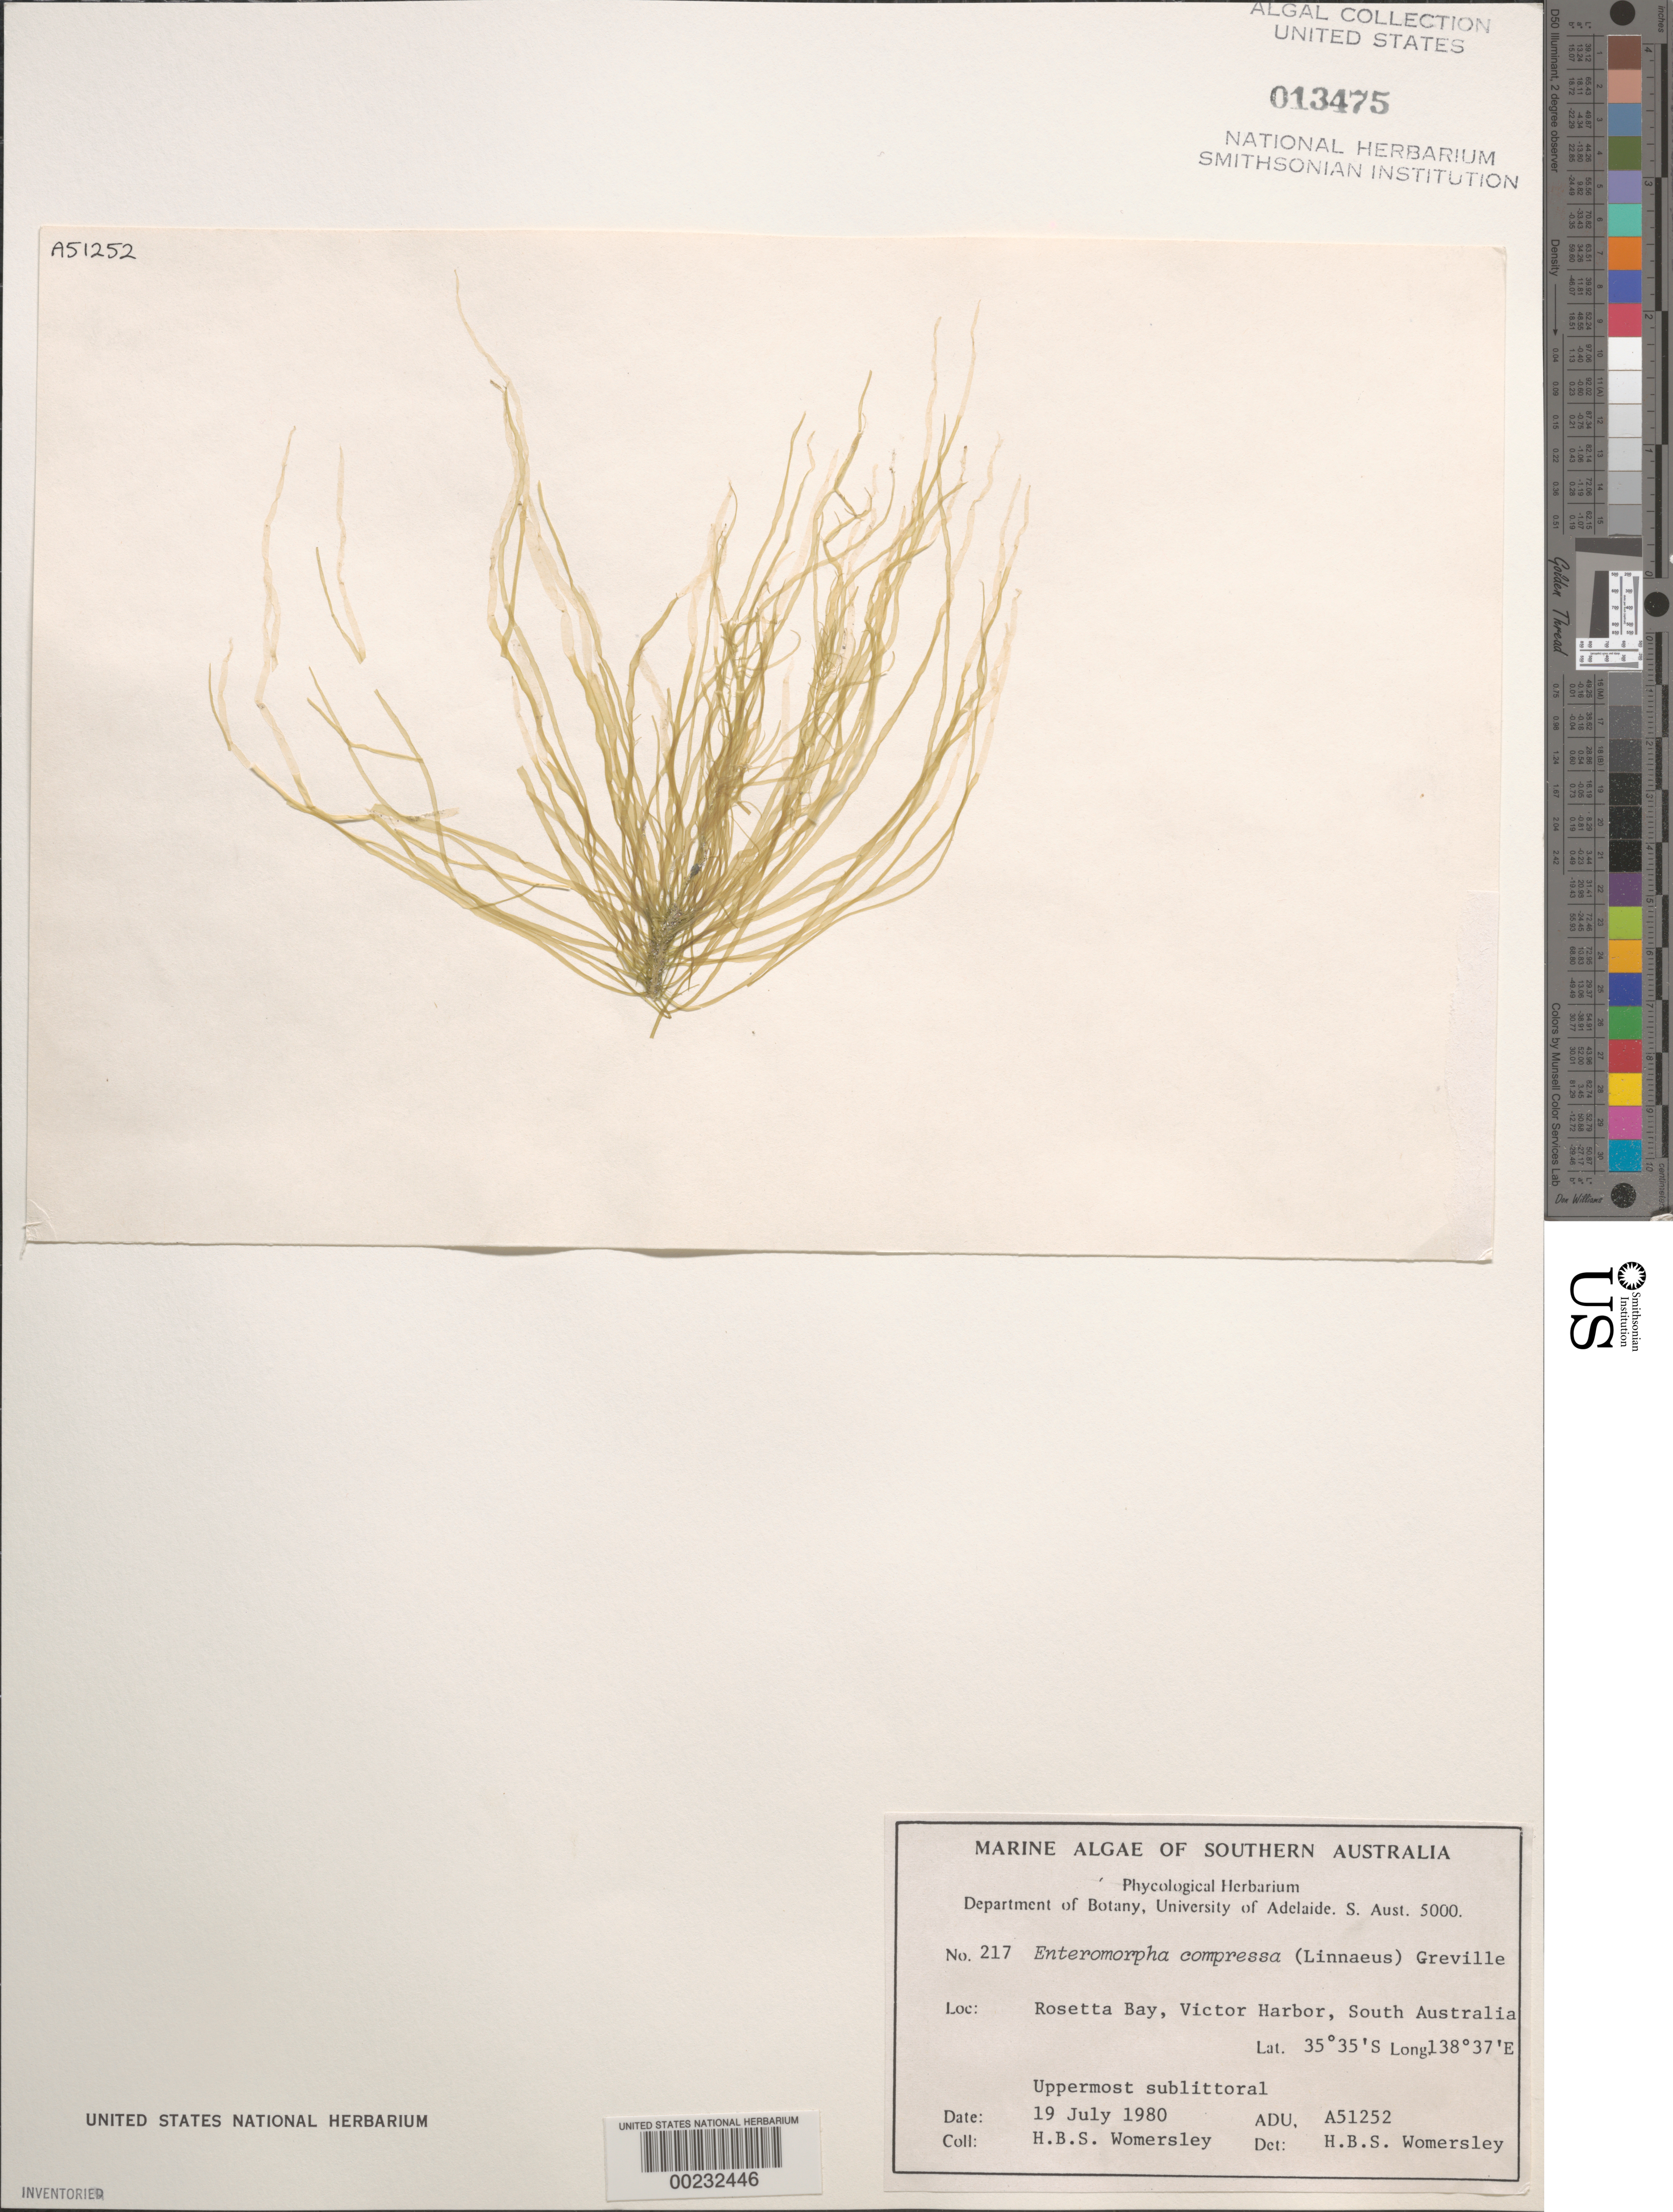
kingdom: Plantae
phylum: Chlorophyta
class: Ulvophyceae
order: Ulvales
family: Ulvaceae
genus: Enteromorpha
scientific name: Enteromorpha compressa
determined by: Womersley, H. B. S.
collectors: H. B. S. Womersley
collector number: ADU A51252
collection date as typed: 19 Jul 1980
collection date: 1980-07-19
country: Australia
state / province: South Australia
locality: Rosetta bay, victor harbor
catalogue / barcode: US 13475